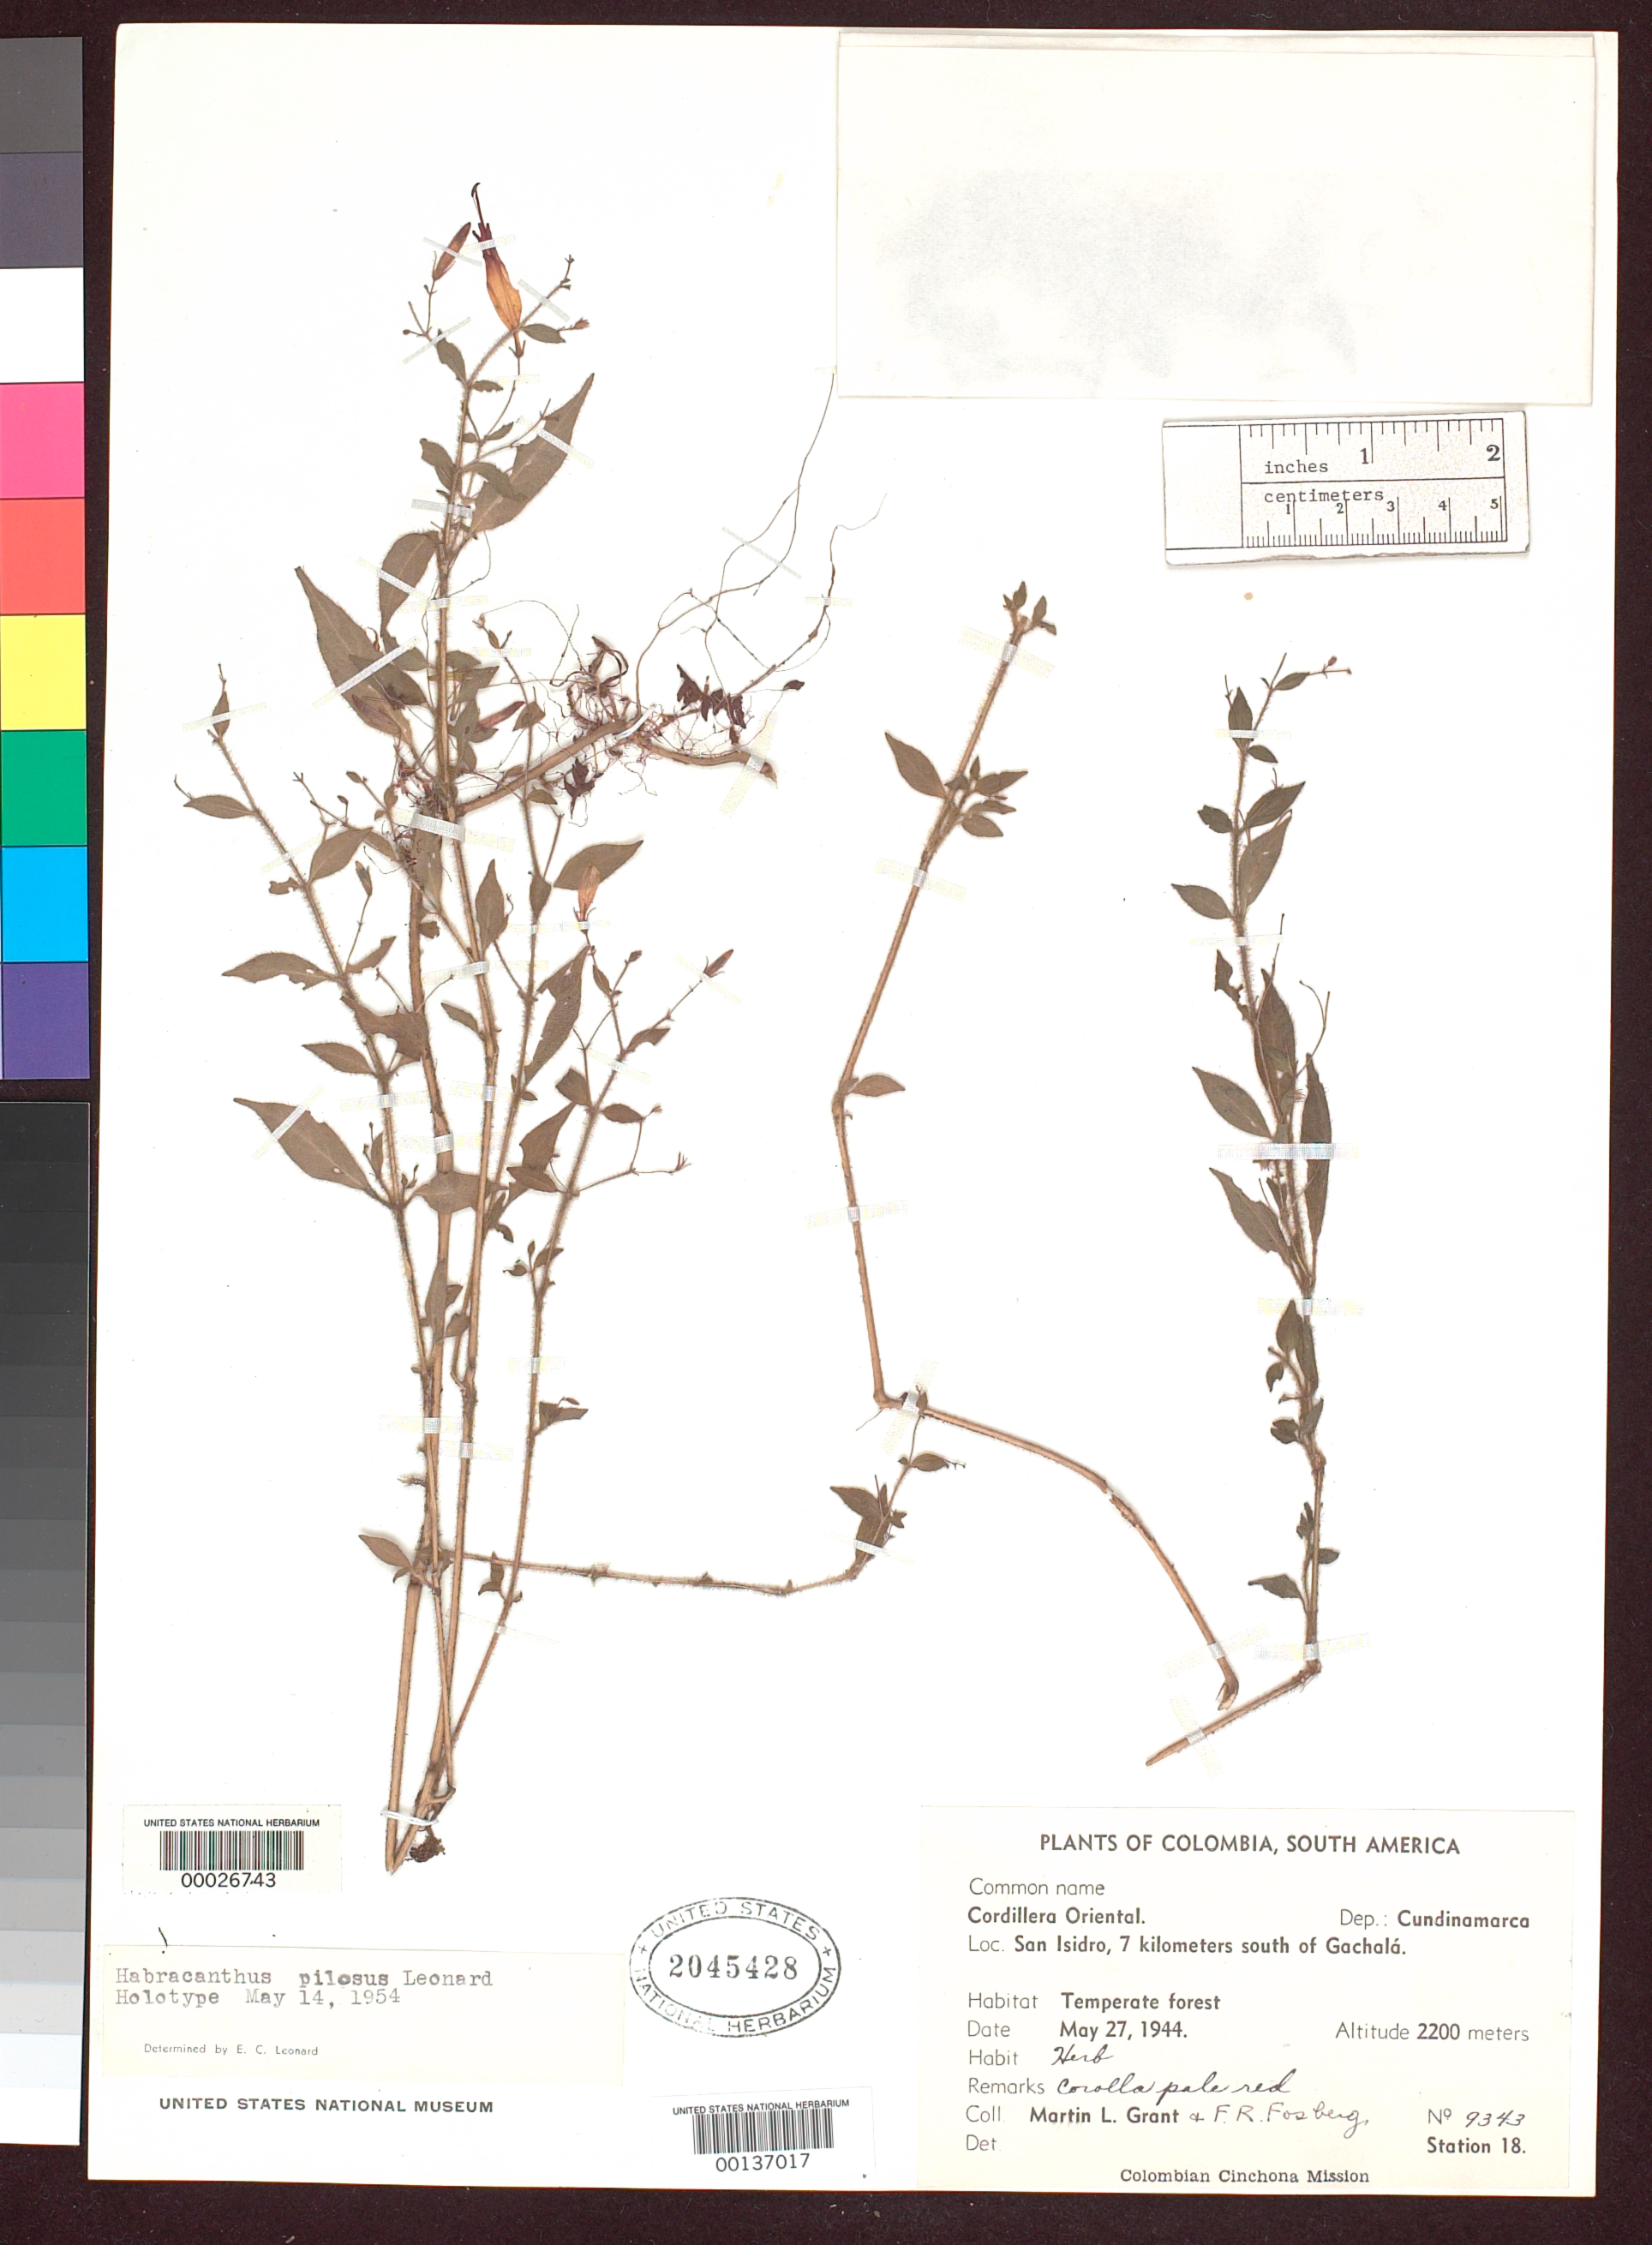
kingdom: Plantae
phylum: Tracheophyta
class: Magnoliopsida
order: Lamiales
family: Acanthaceae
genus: Habracanthus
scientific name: Habracanthus pilosus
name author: Leonard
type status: Holotype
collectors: M. L. Grant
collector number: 9343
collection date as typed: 27 May 1944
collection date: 1944-05-27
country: Colombia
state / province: Cundinamarca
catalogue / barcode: US 2045428